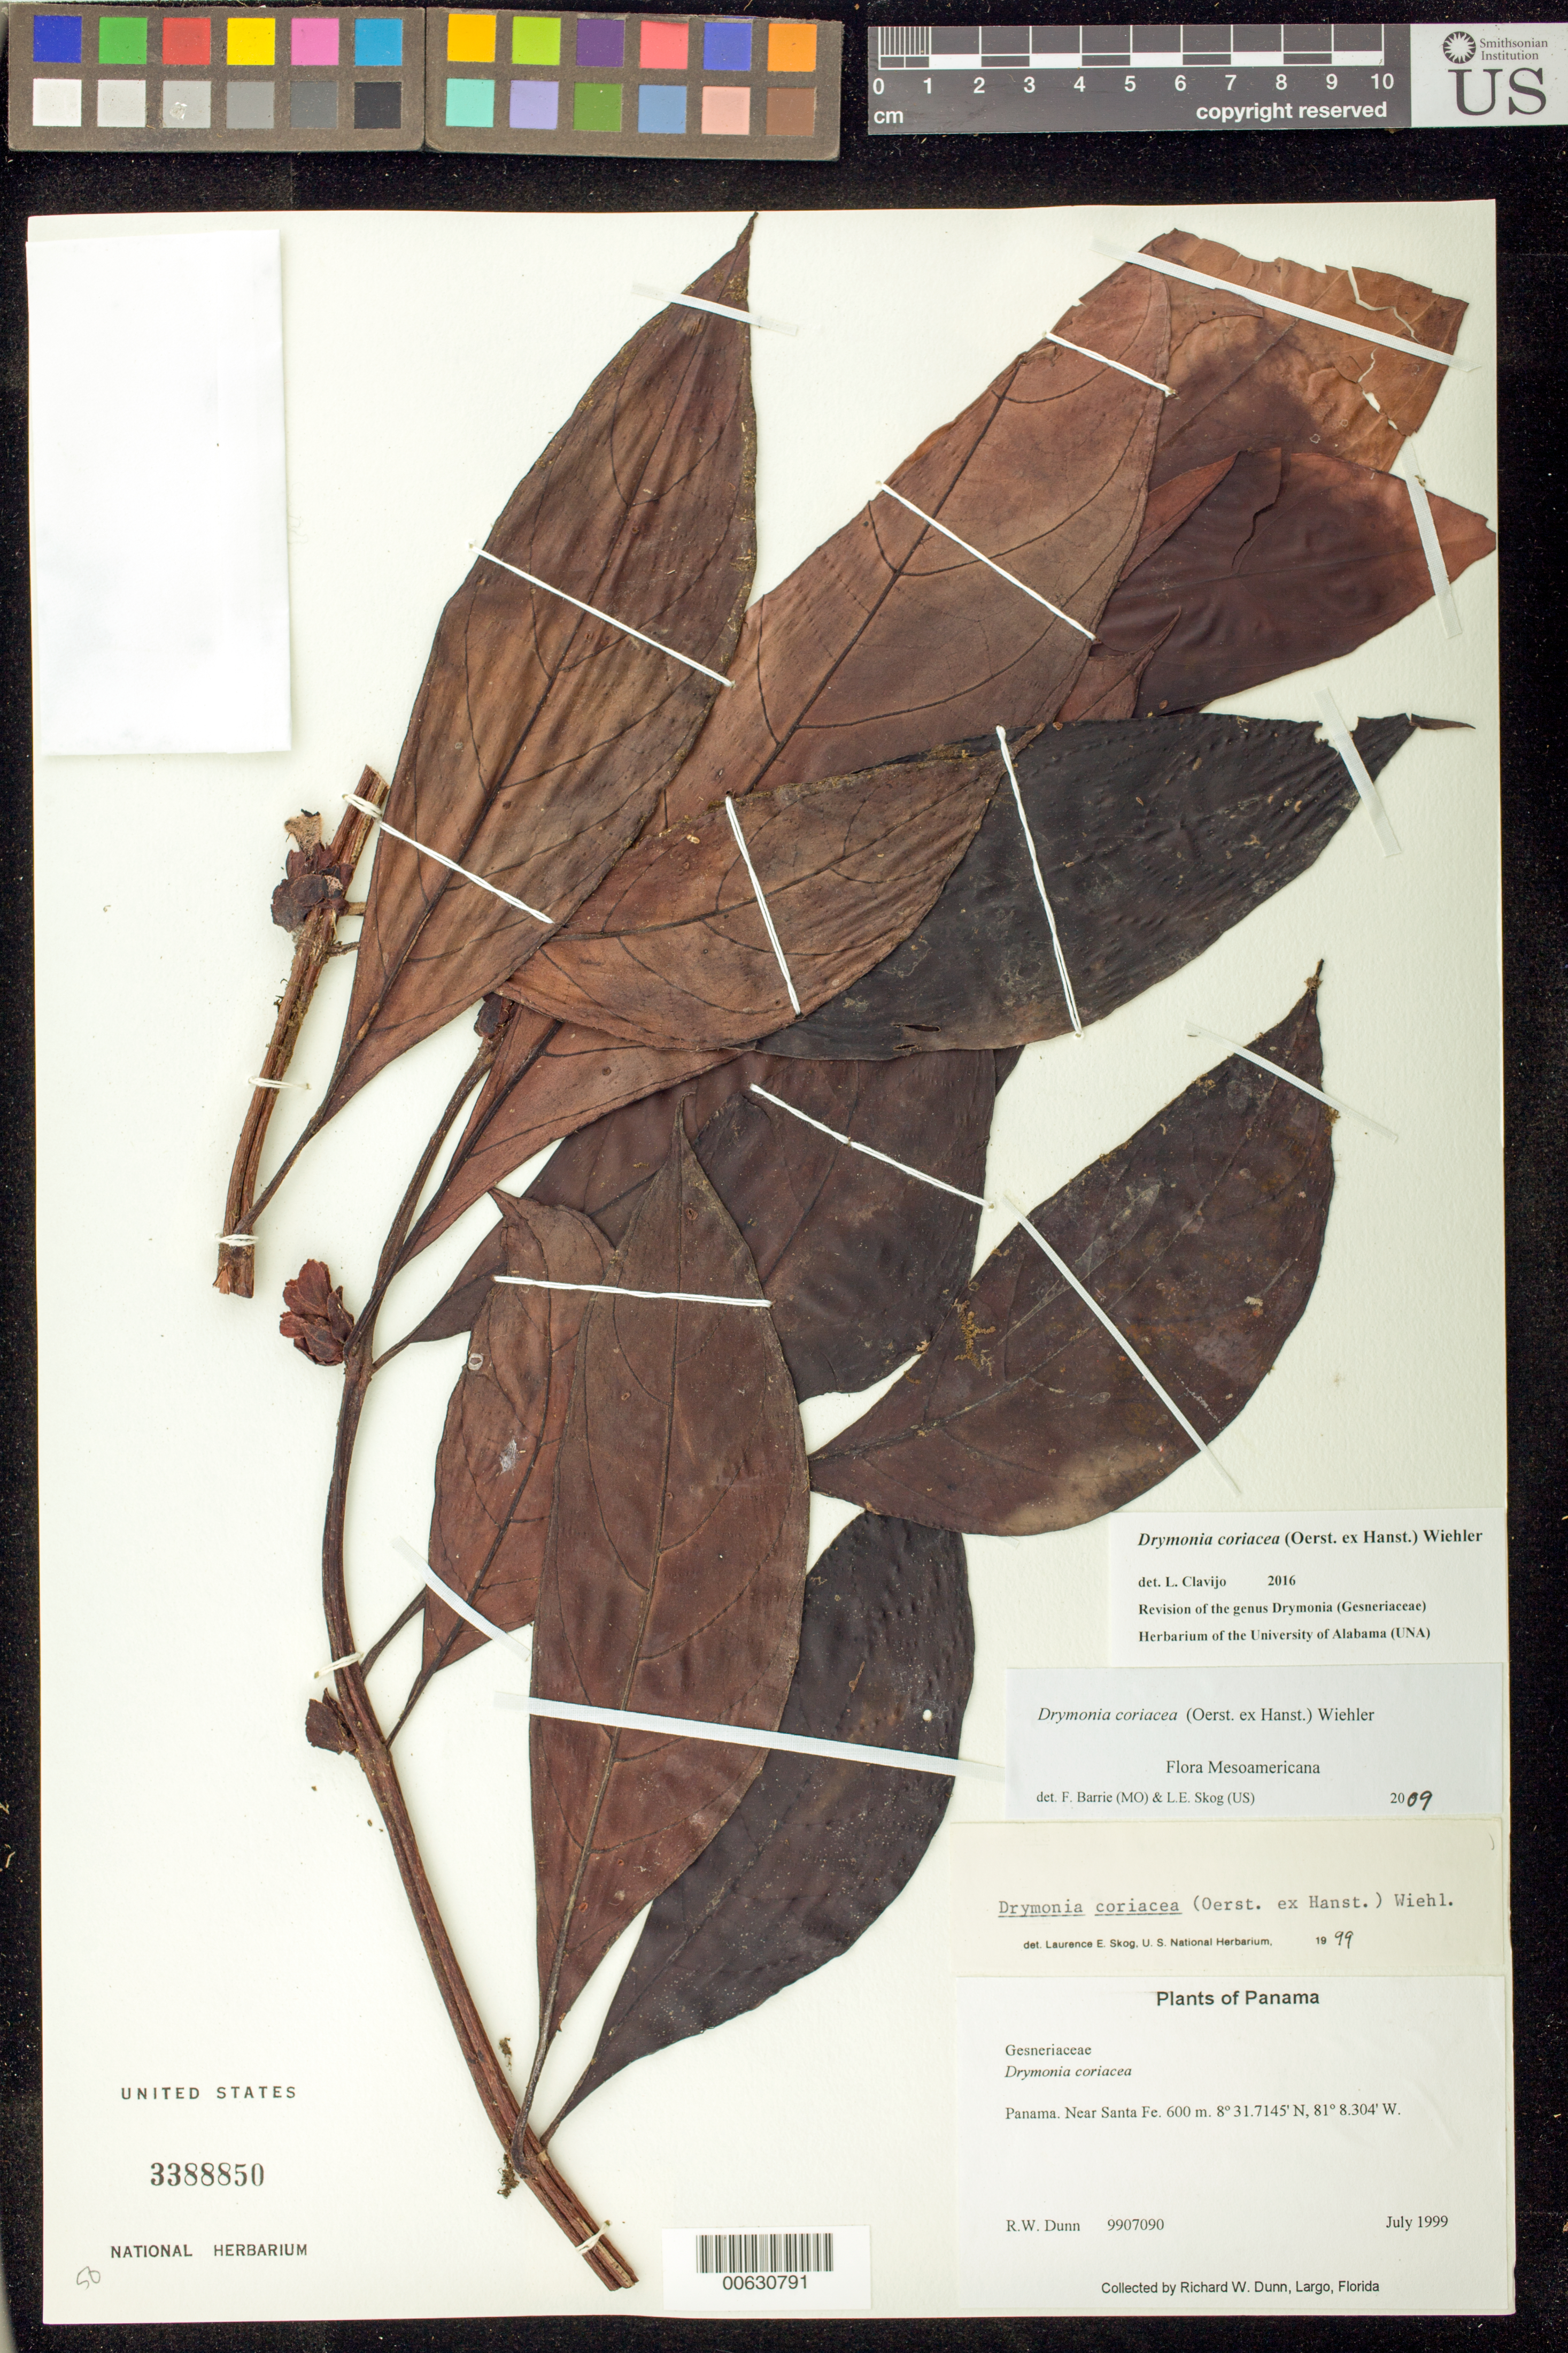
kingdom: Plantae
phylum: Tracheophyta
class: Magnoliopsida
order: Lamiales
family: Gesneriaceae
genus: Drymonia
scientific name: Drymonia coriacea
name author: (Oerst. ex Hanst.) Wiehler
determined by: Skog, Laurence E.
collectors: R. Dunn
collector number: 9907090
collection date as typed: Jul 1999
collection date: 1999-07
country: Panama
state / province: Veraguas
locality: Near Santa Fe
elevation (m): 600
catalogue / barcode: US 3388850